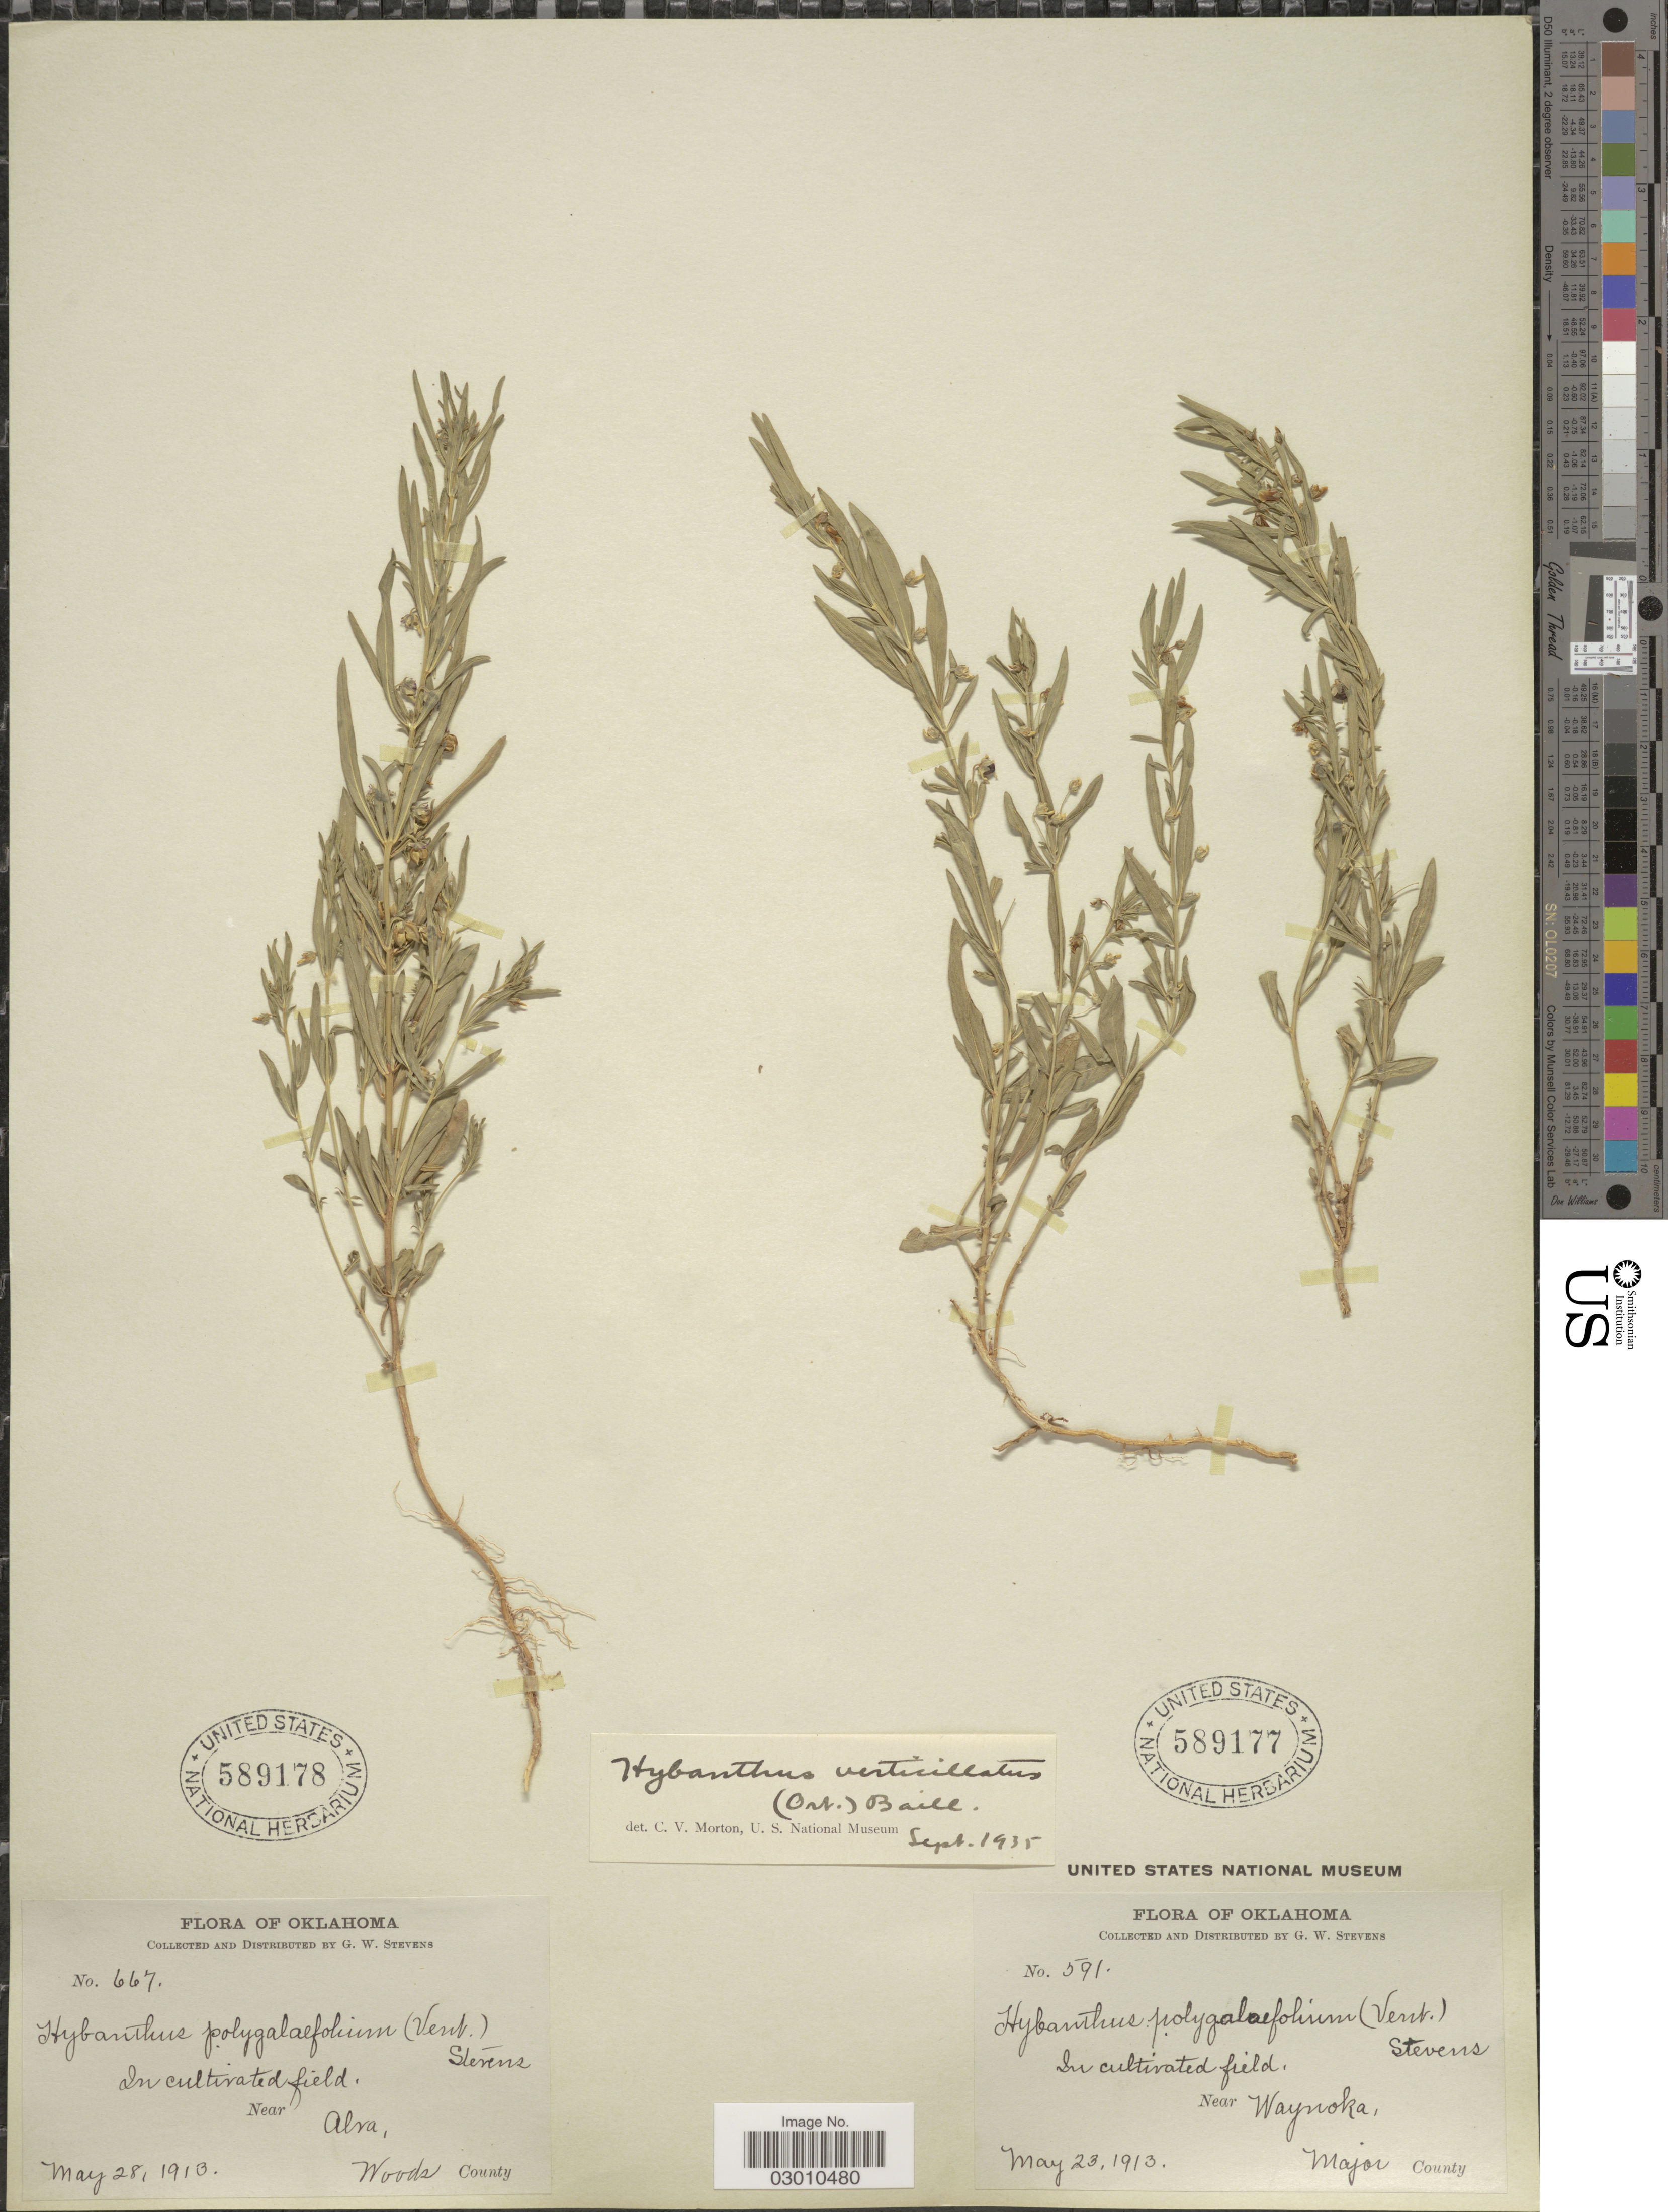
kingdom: Plantae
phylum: Tracheophyta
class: Magnoliopsida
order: Malpighiales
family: Violaceae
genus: Pombalia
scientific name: Pombalia verticillata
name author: (Ortega) Paula-Souza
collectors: G. W. Stevens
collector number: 667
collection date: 1913-05-28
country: United States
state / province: Oklahoma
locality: In cultivated field. Near Alva, Woods County.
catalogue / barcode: US 589179